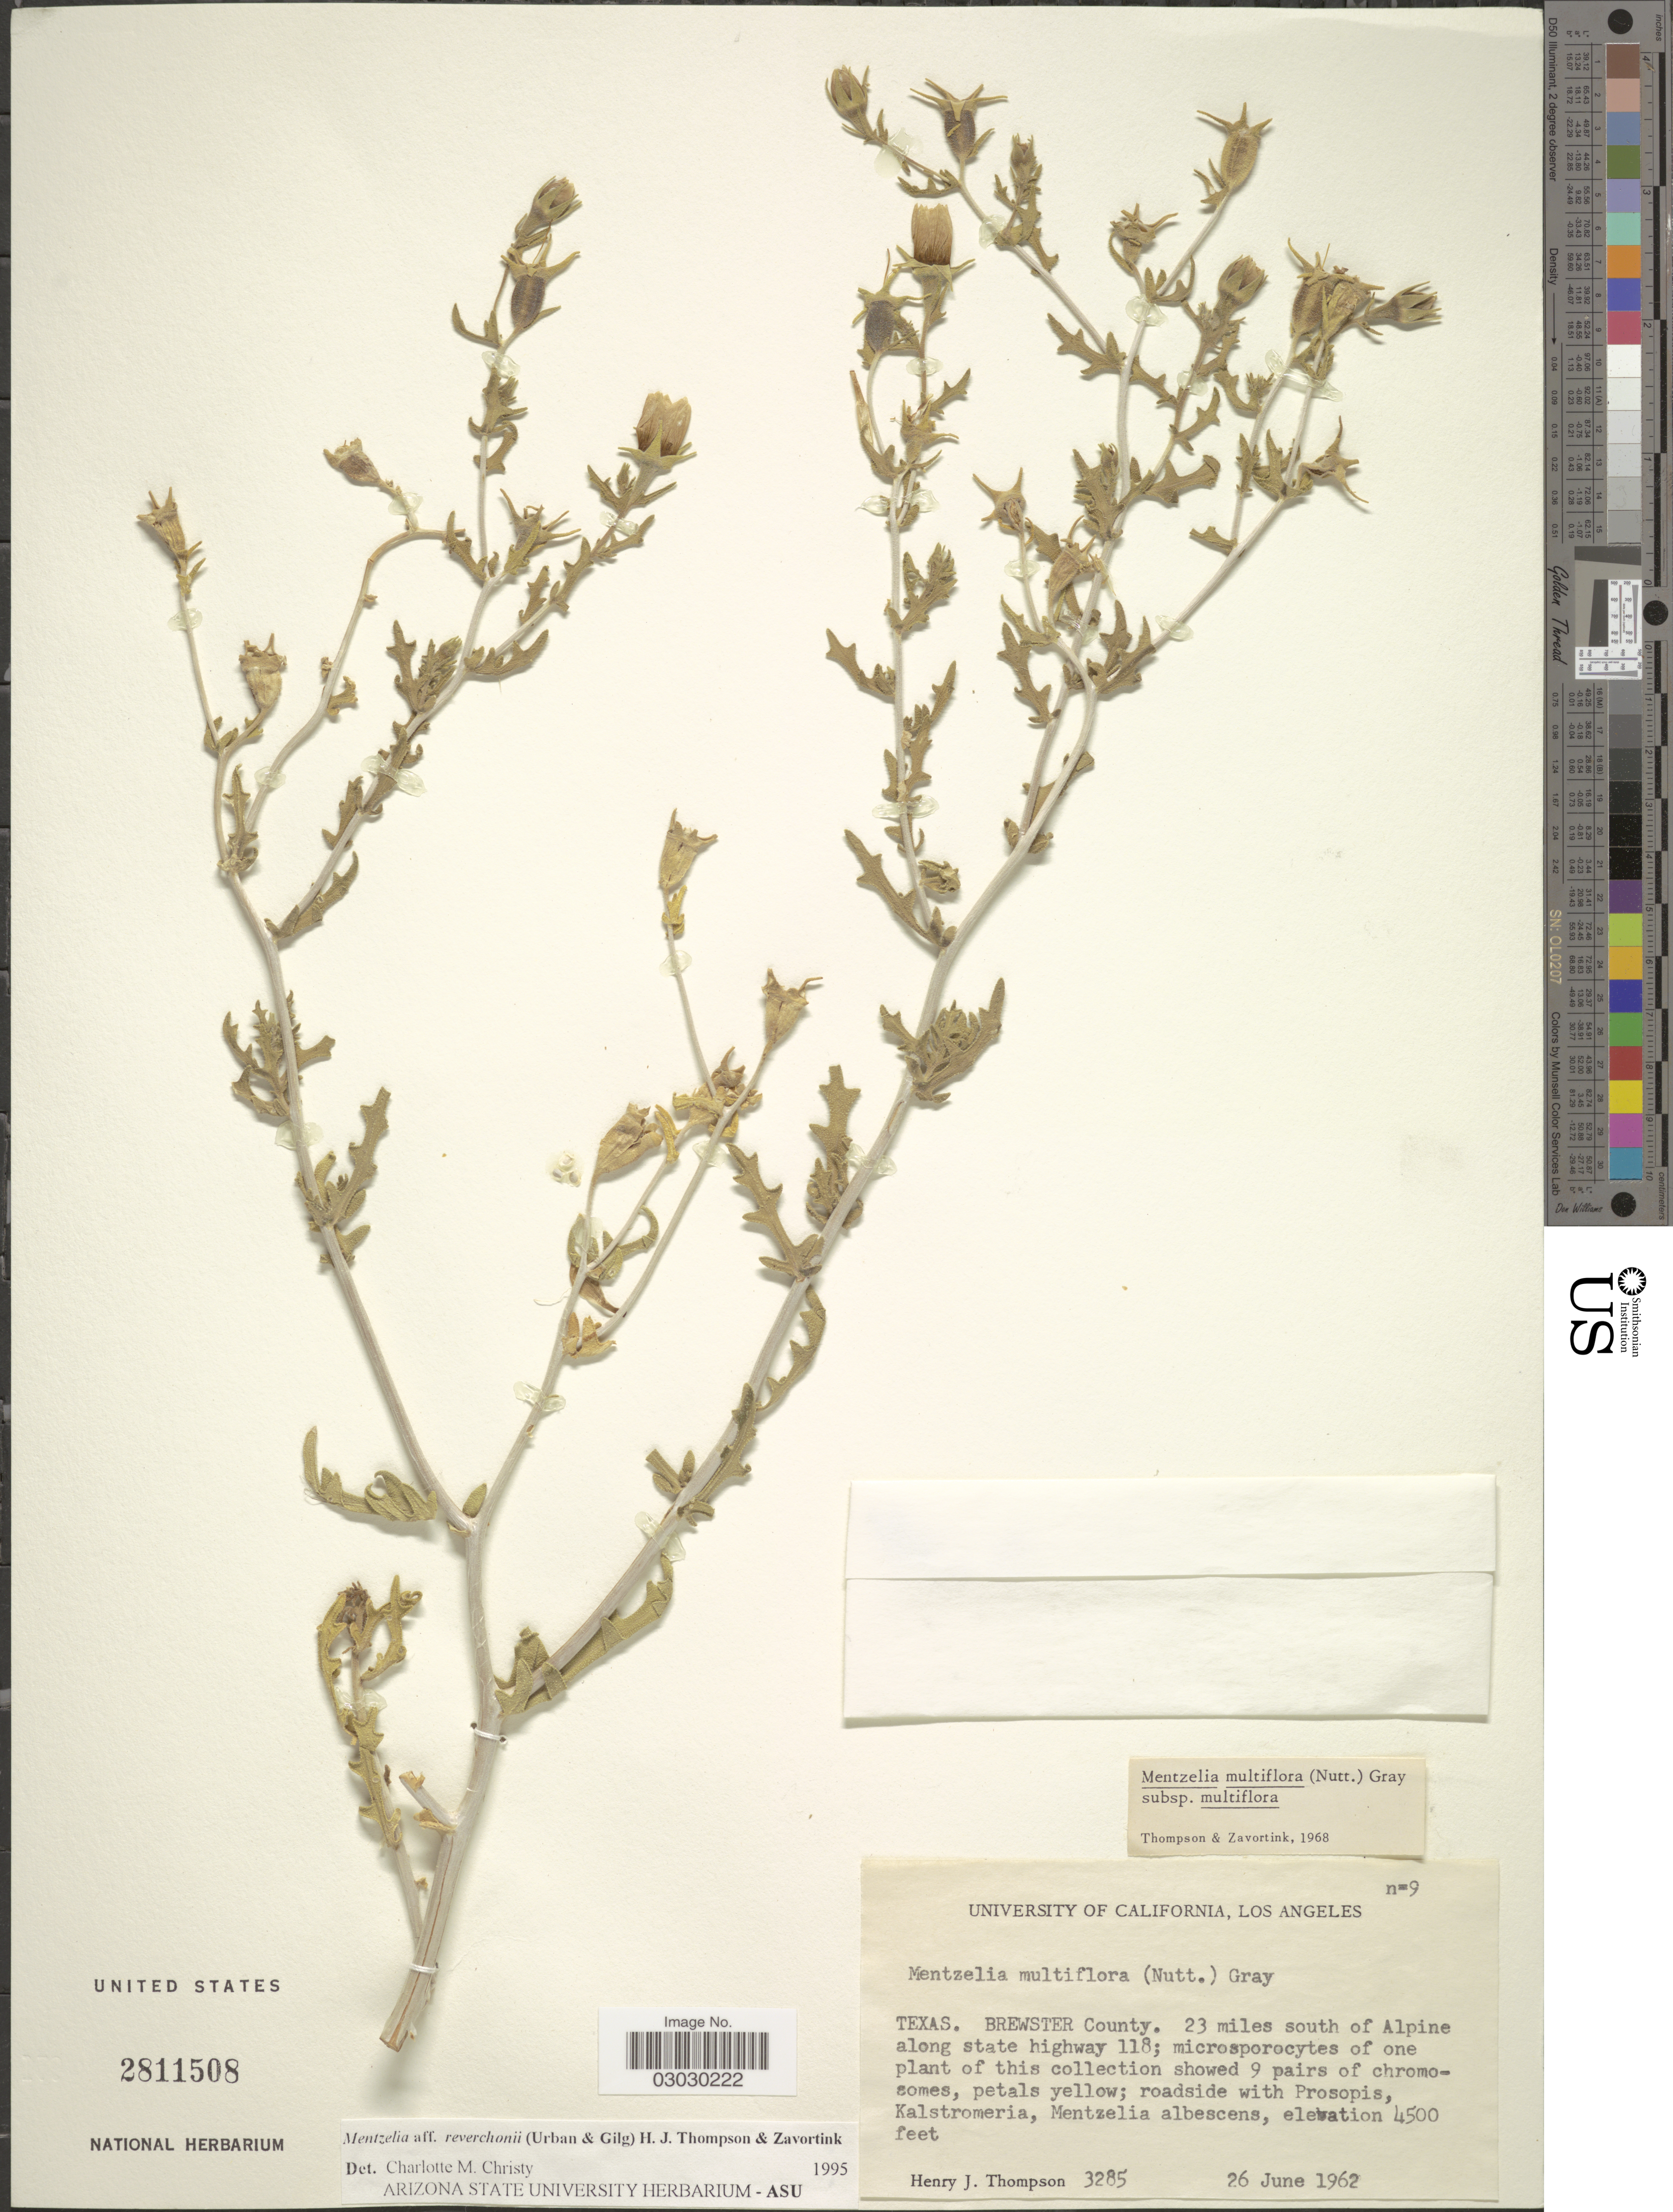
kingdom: Plantae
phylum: Tracheophyta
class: Magnoliopsida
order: Cornales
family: Loasaceae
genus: Mentzelia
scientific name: Mentzelia reverchonii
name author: (Urb.) H.J. Thomps. & Zavort.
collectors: H. J. Thompson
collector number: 3285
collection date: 1962-06-26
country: United States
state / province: Texas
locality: Brewster County, 23 miles south of Alpine along state highway 118.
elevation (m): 1372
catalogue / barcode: US 2811508